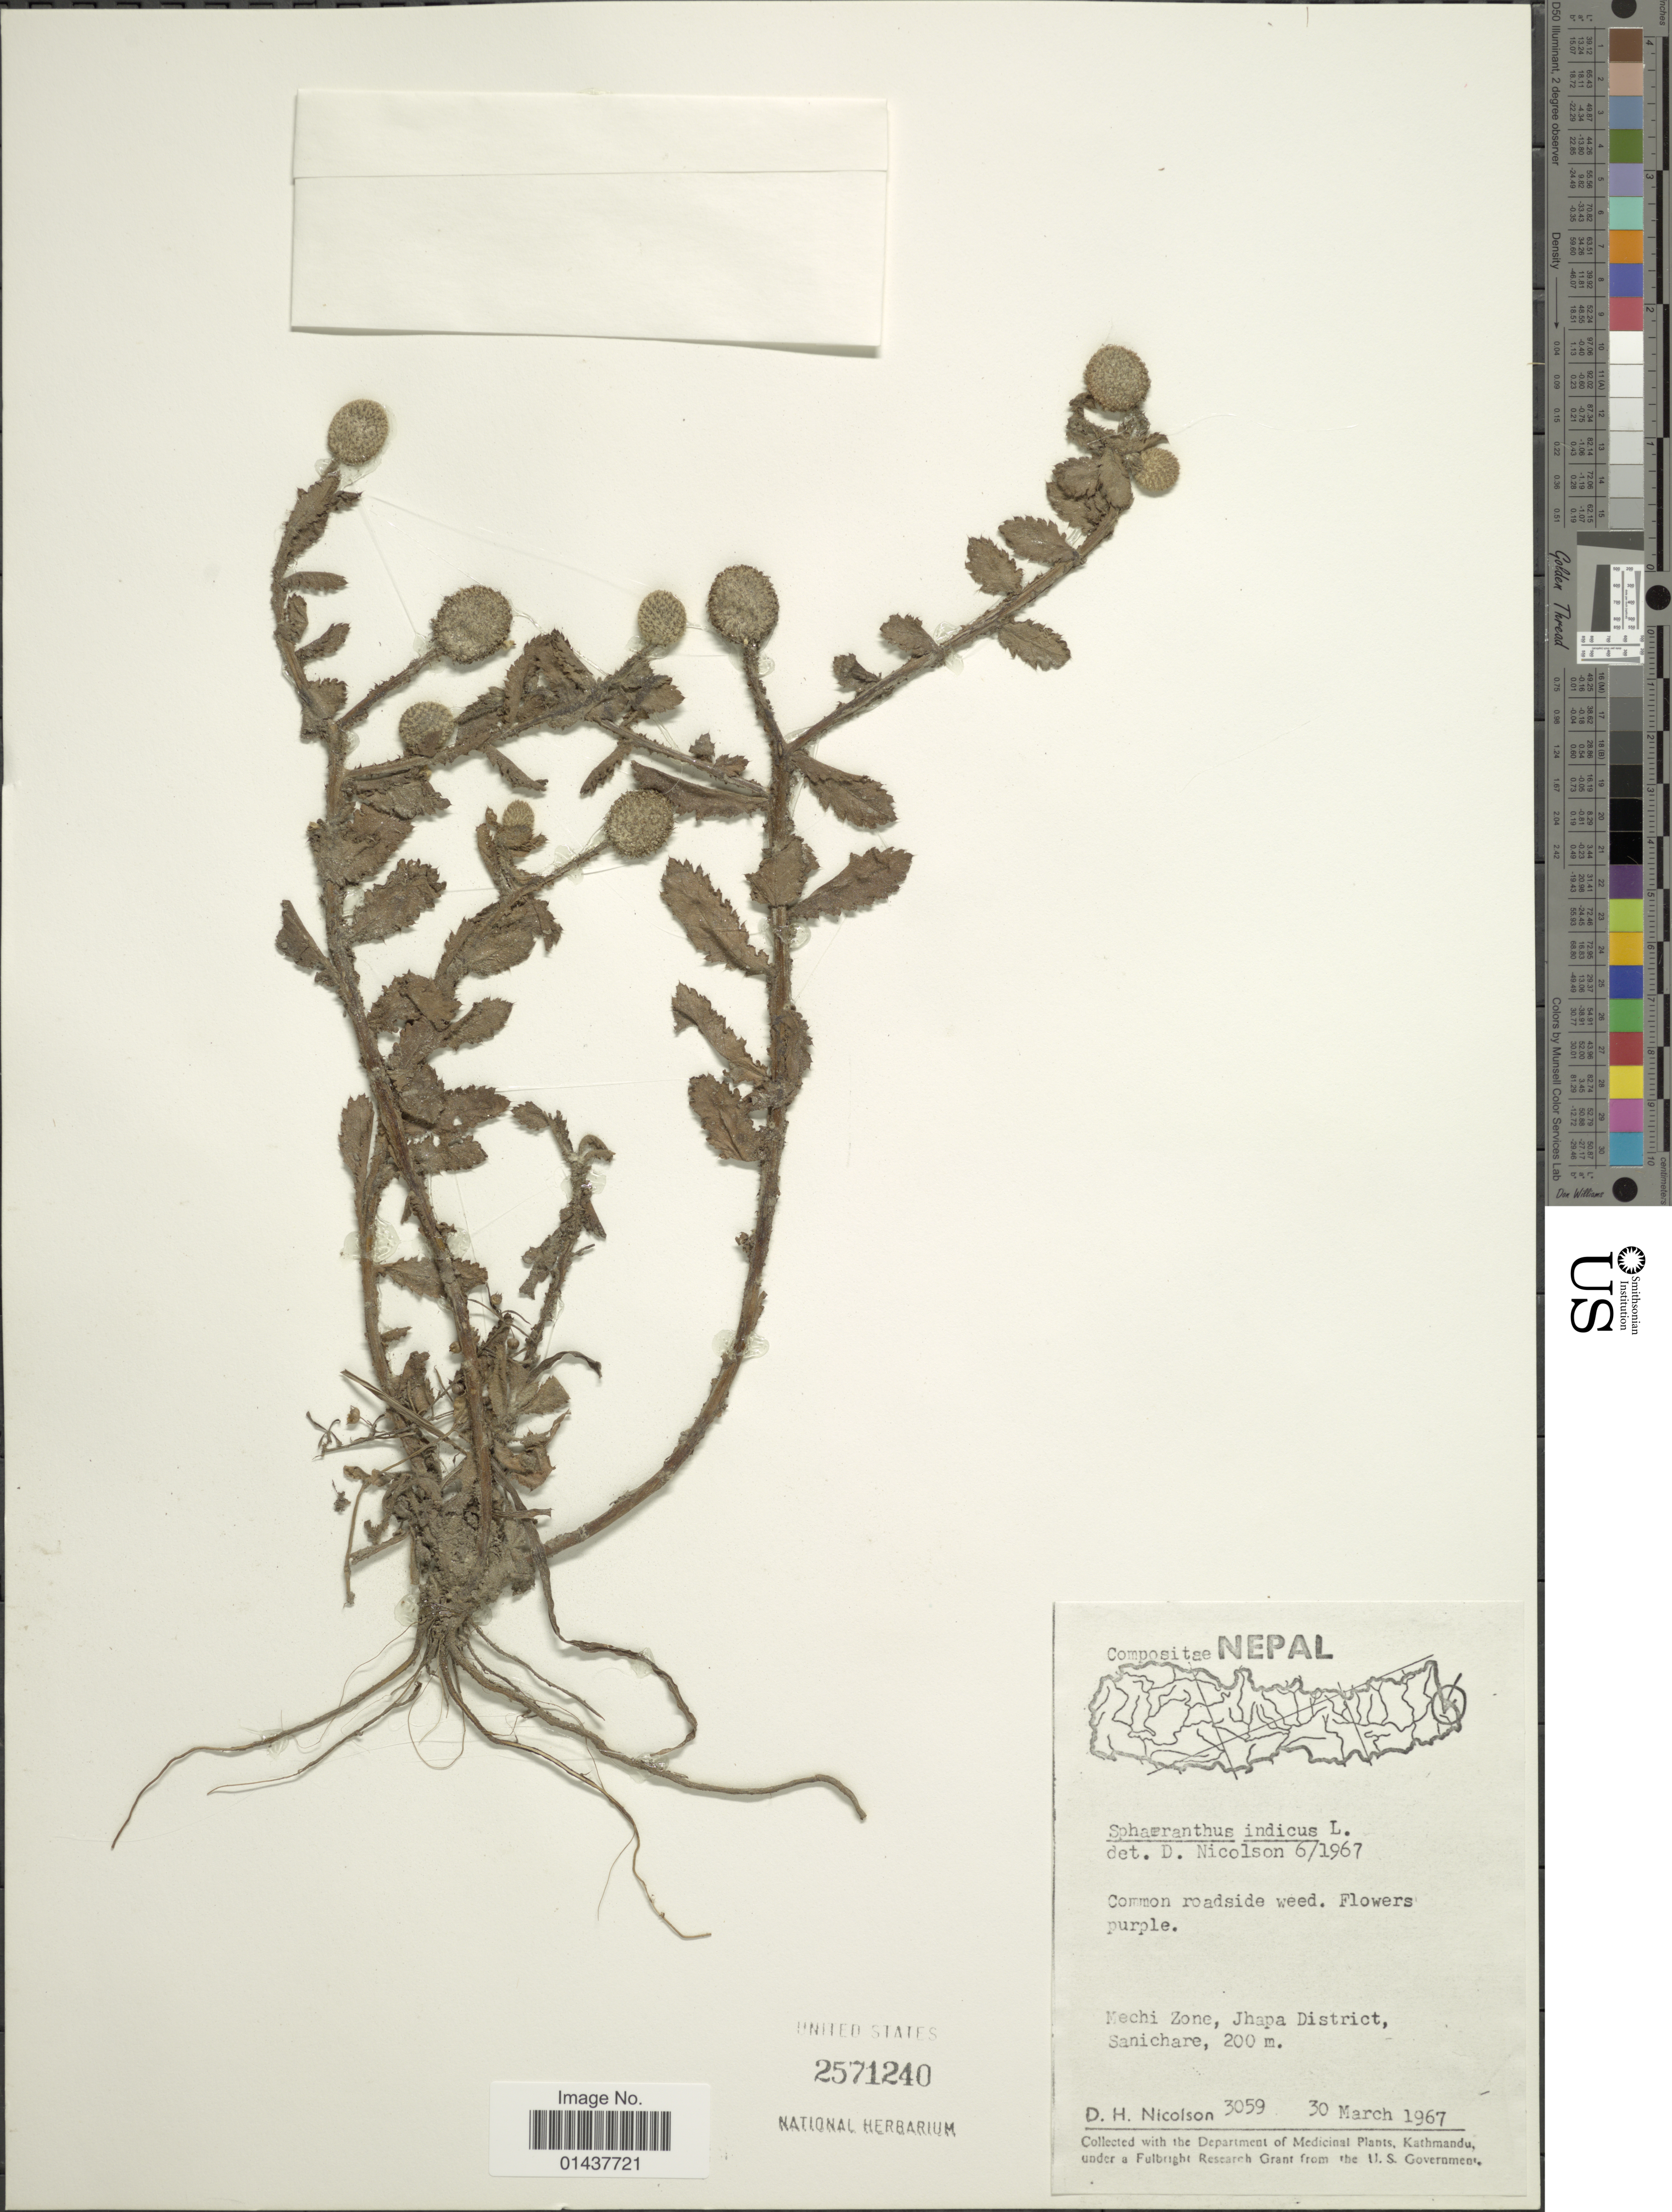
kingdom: Plantae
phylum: Tracheophyta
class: Magnoliopsida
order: Asterales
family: Asteraceae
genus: Sphaeranthus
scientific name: Sphaeranthus indicus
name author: L.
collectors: D. H. Nicolson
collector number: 3059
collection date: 1967-03-30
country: Nepal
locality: Mechi Zone, Jhapa District, Sanichare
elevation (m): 200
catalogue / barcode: US 2571240